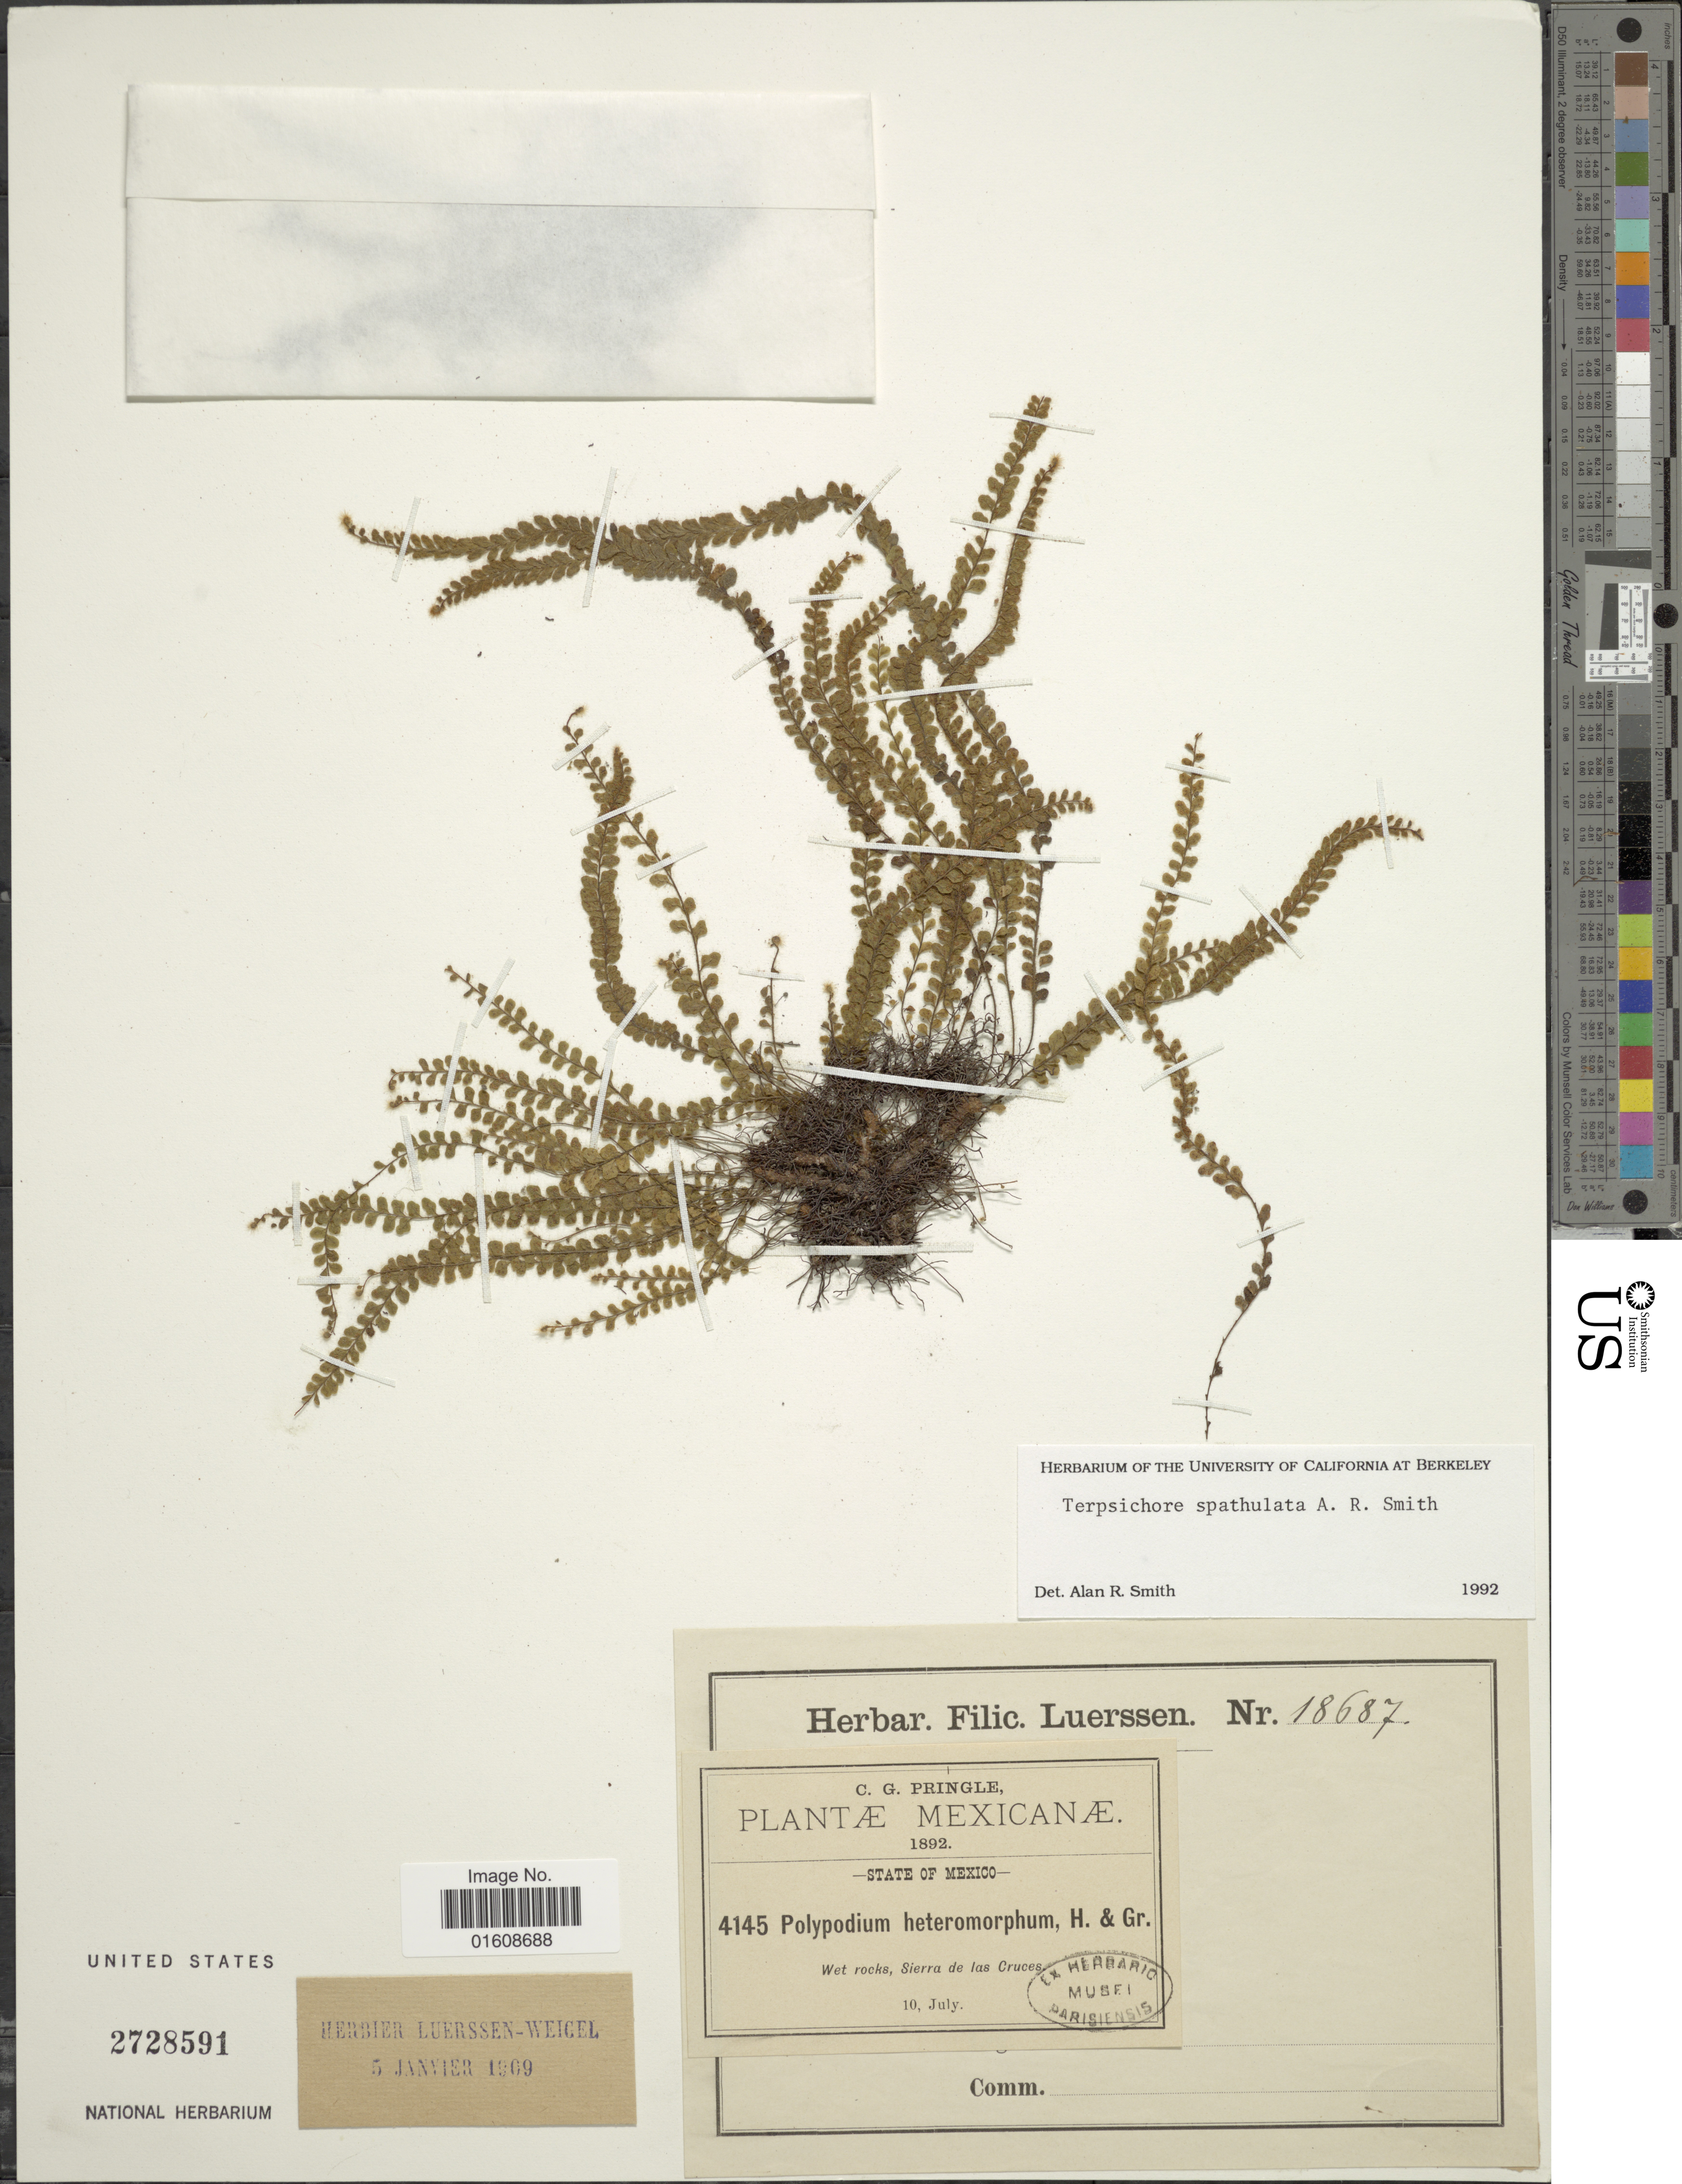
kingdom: Plantae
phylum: Tracheophyta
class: Polypodiopsida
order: Polypodiales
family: Polypodiaceae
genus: Alansmia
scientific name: Alansmia spathulata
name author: (A.R. Sm.) Moguel & M. Kessler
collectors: C. G. Pringle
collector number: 18687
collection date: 1892-07-10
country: Mexico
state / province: México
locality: Wet rocks, Sierra de las Cruces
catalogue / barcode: US 2728591